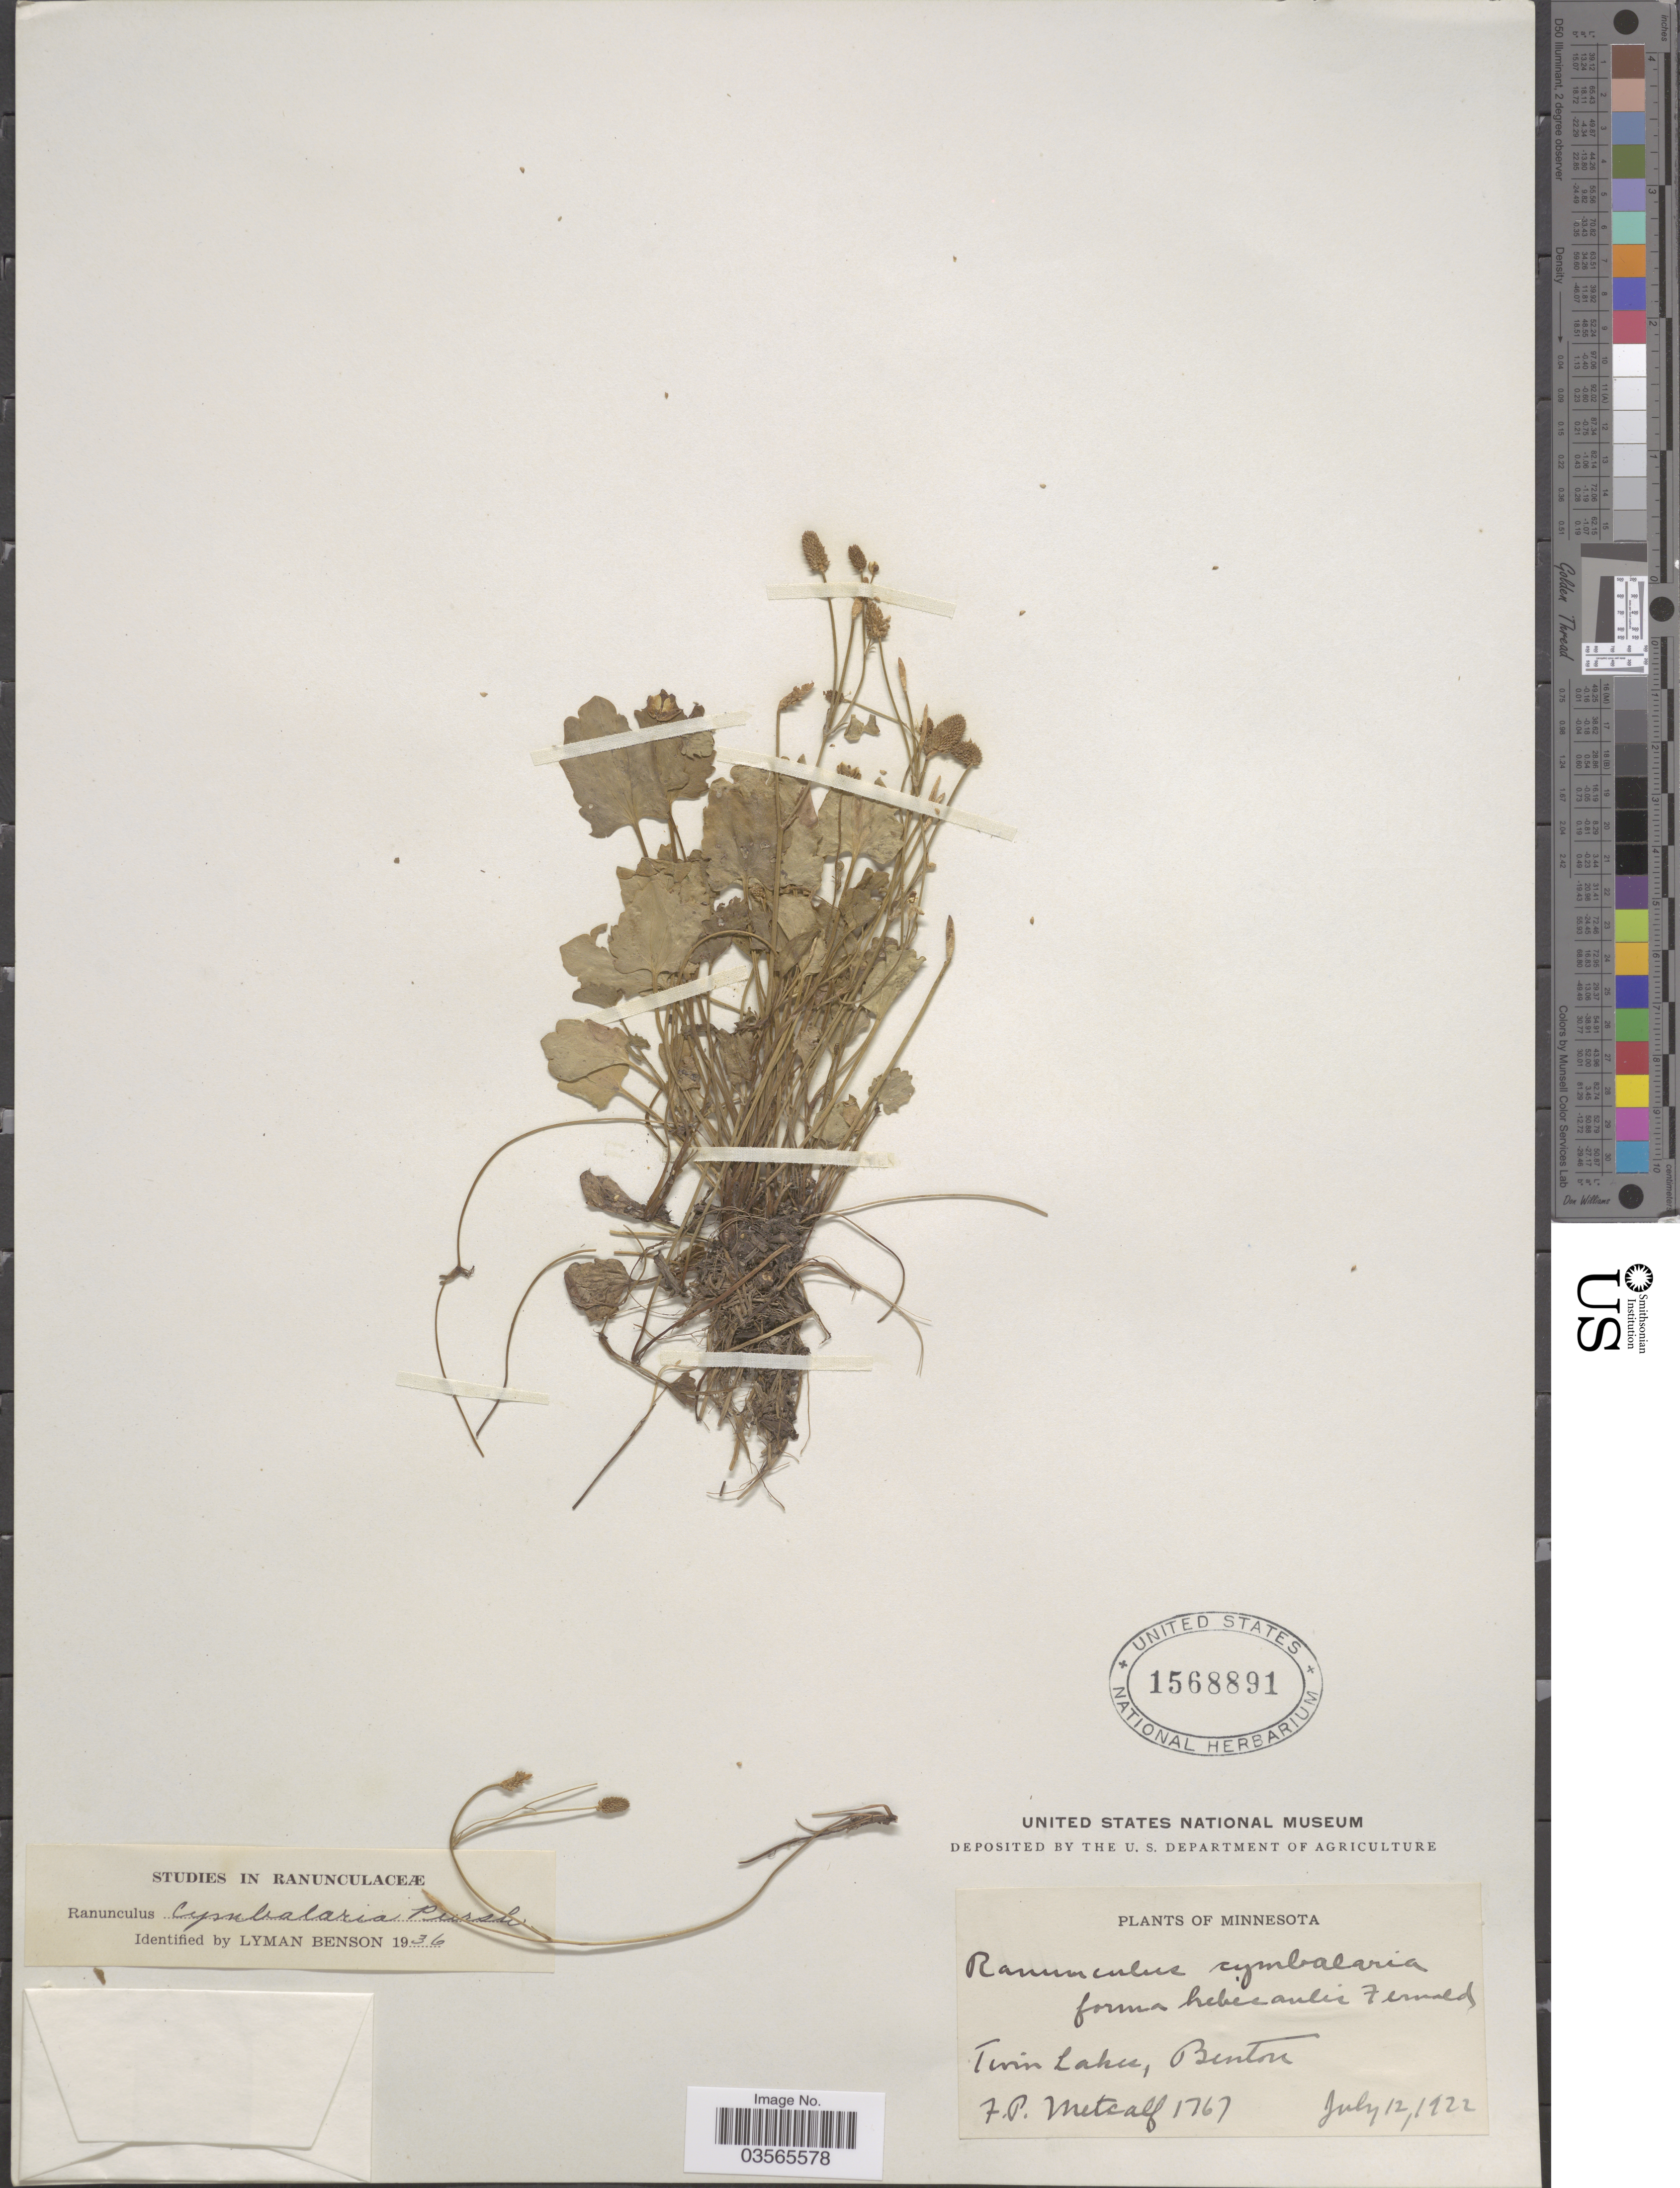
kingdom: Plantae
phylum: Tracheophyta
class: Magnoliopsida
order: Ranunculales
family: Ranunculaceae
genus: Halerpestes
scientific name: Halerpestes cymbalaria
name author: (Pursh) Greene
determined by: Strong, M. T., (US), Smithsonian Institution - National Museum of Natural History (UNITED STATES)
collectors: F. Metcalf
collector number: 1767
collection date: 1922-07-12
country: United States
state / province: Minnesota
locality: Twin Lakes, Benton.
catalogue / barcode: US 1568891